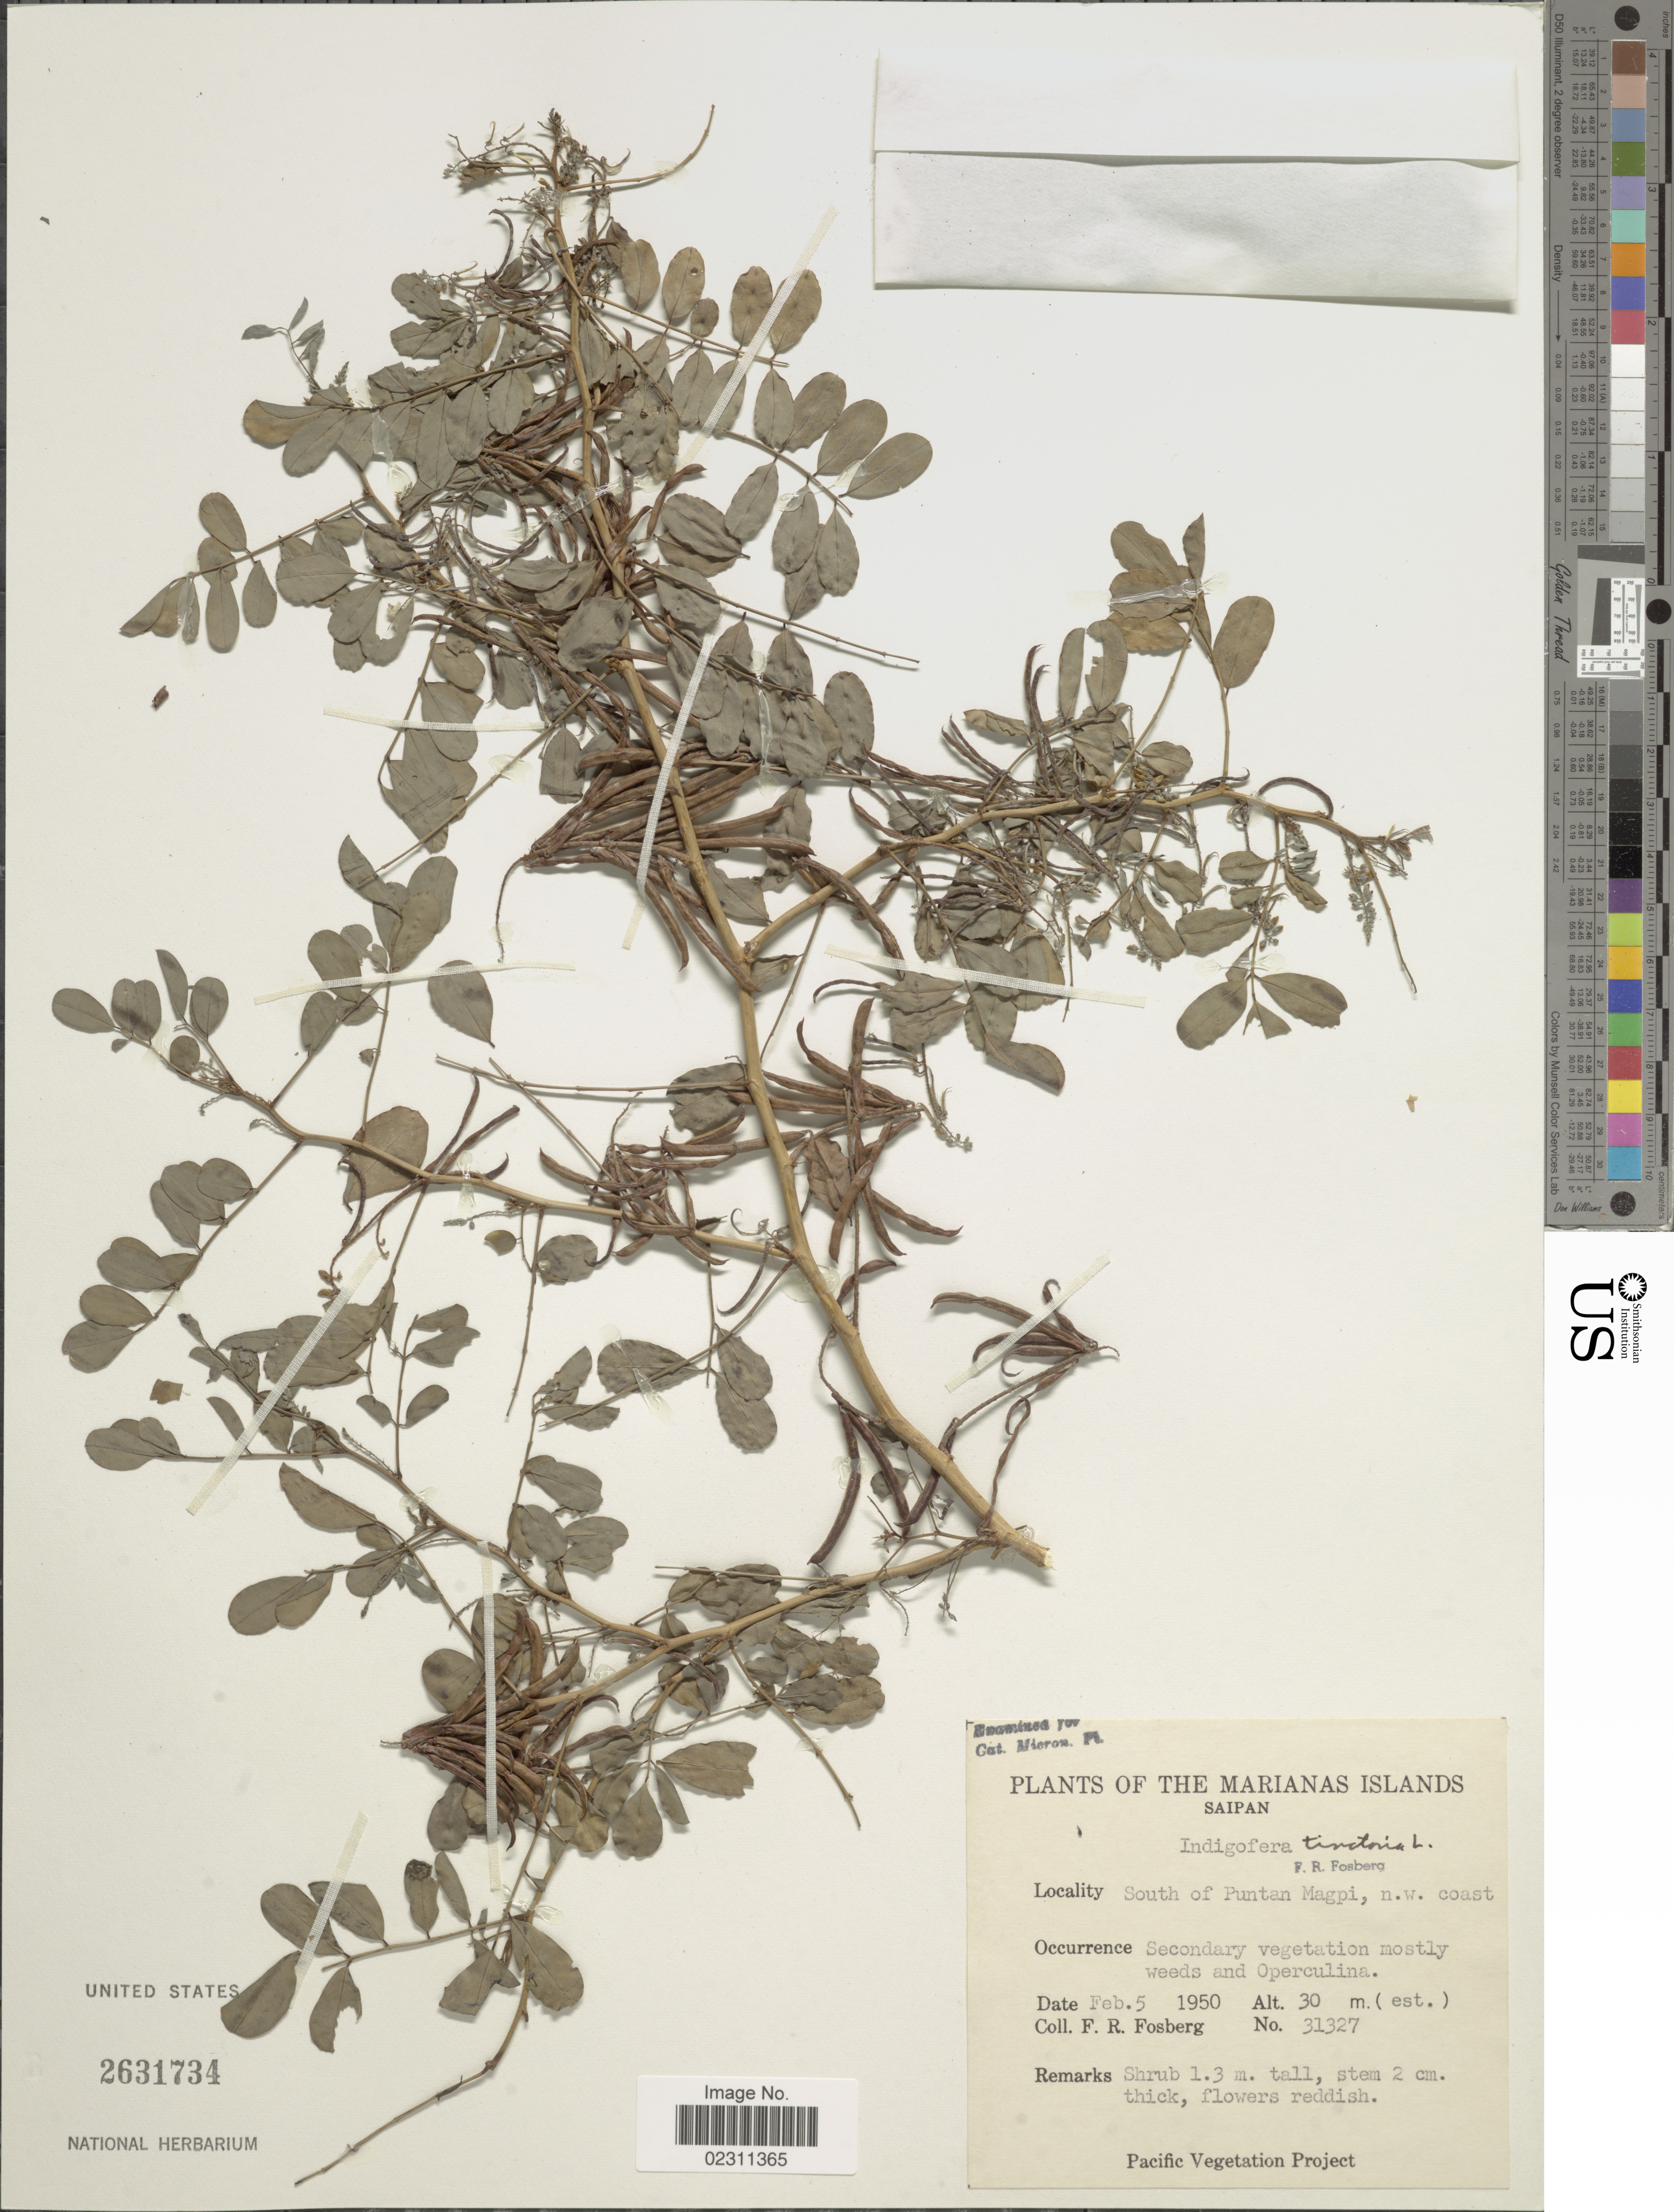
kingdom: Plantae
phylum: Tracheophyta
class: Magnoliopsida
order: Fabales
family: Fabaceae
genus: Indigofera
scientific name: Indigofera tinctoria sensu Naves non L.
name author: Naves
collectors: F. R. Fosberg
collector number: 31327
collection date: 1950-02-05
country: Northern Mariana Islands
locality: Marianas Islands. Saipan. South of Puntan Magpi, n.w. coast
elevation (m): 30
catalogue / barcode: US 2631734